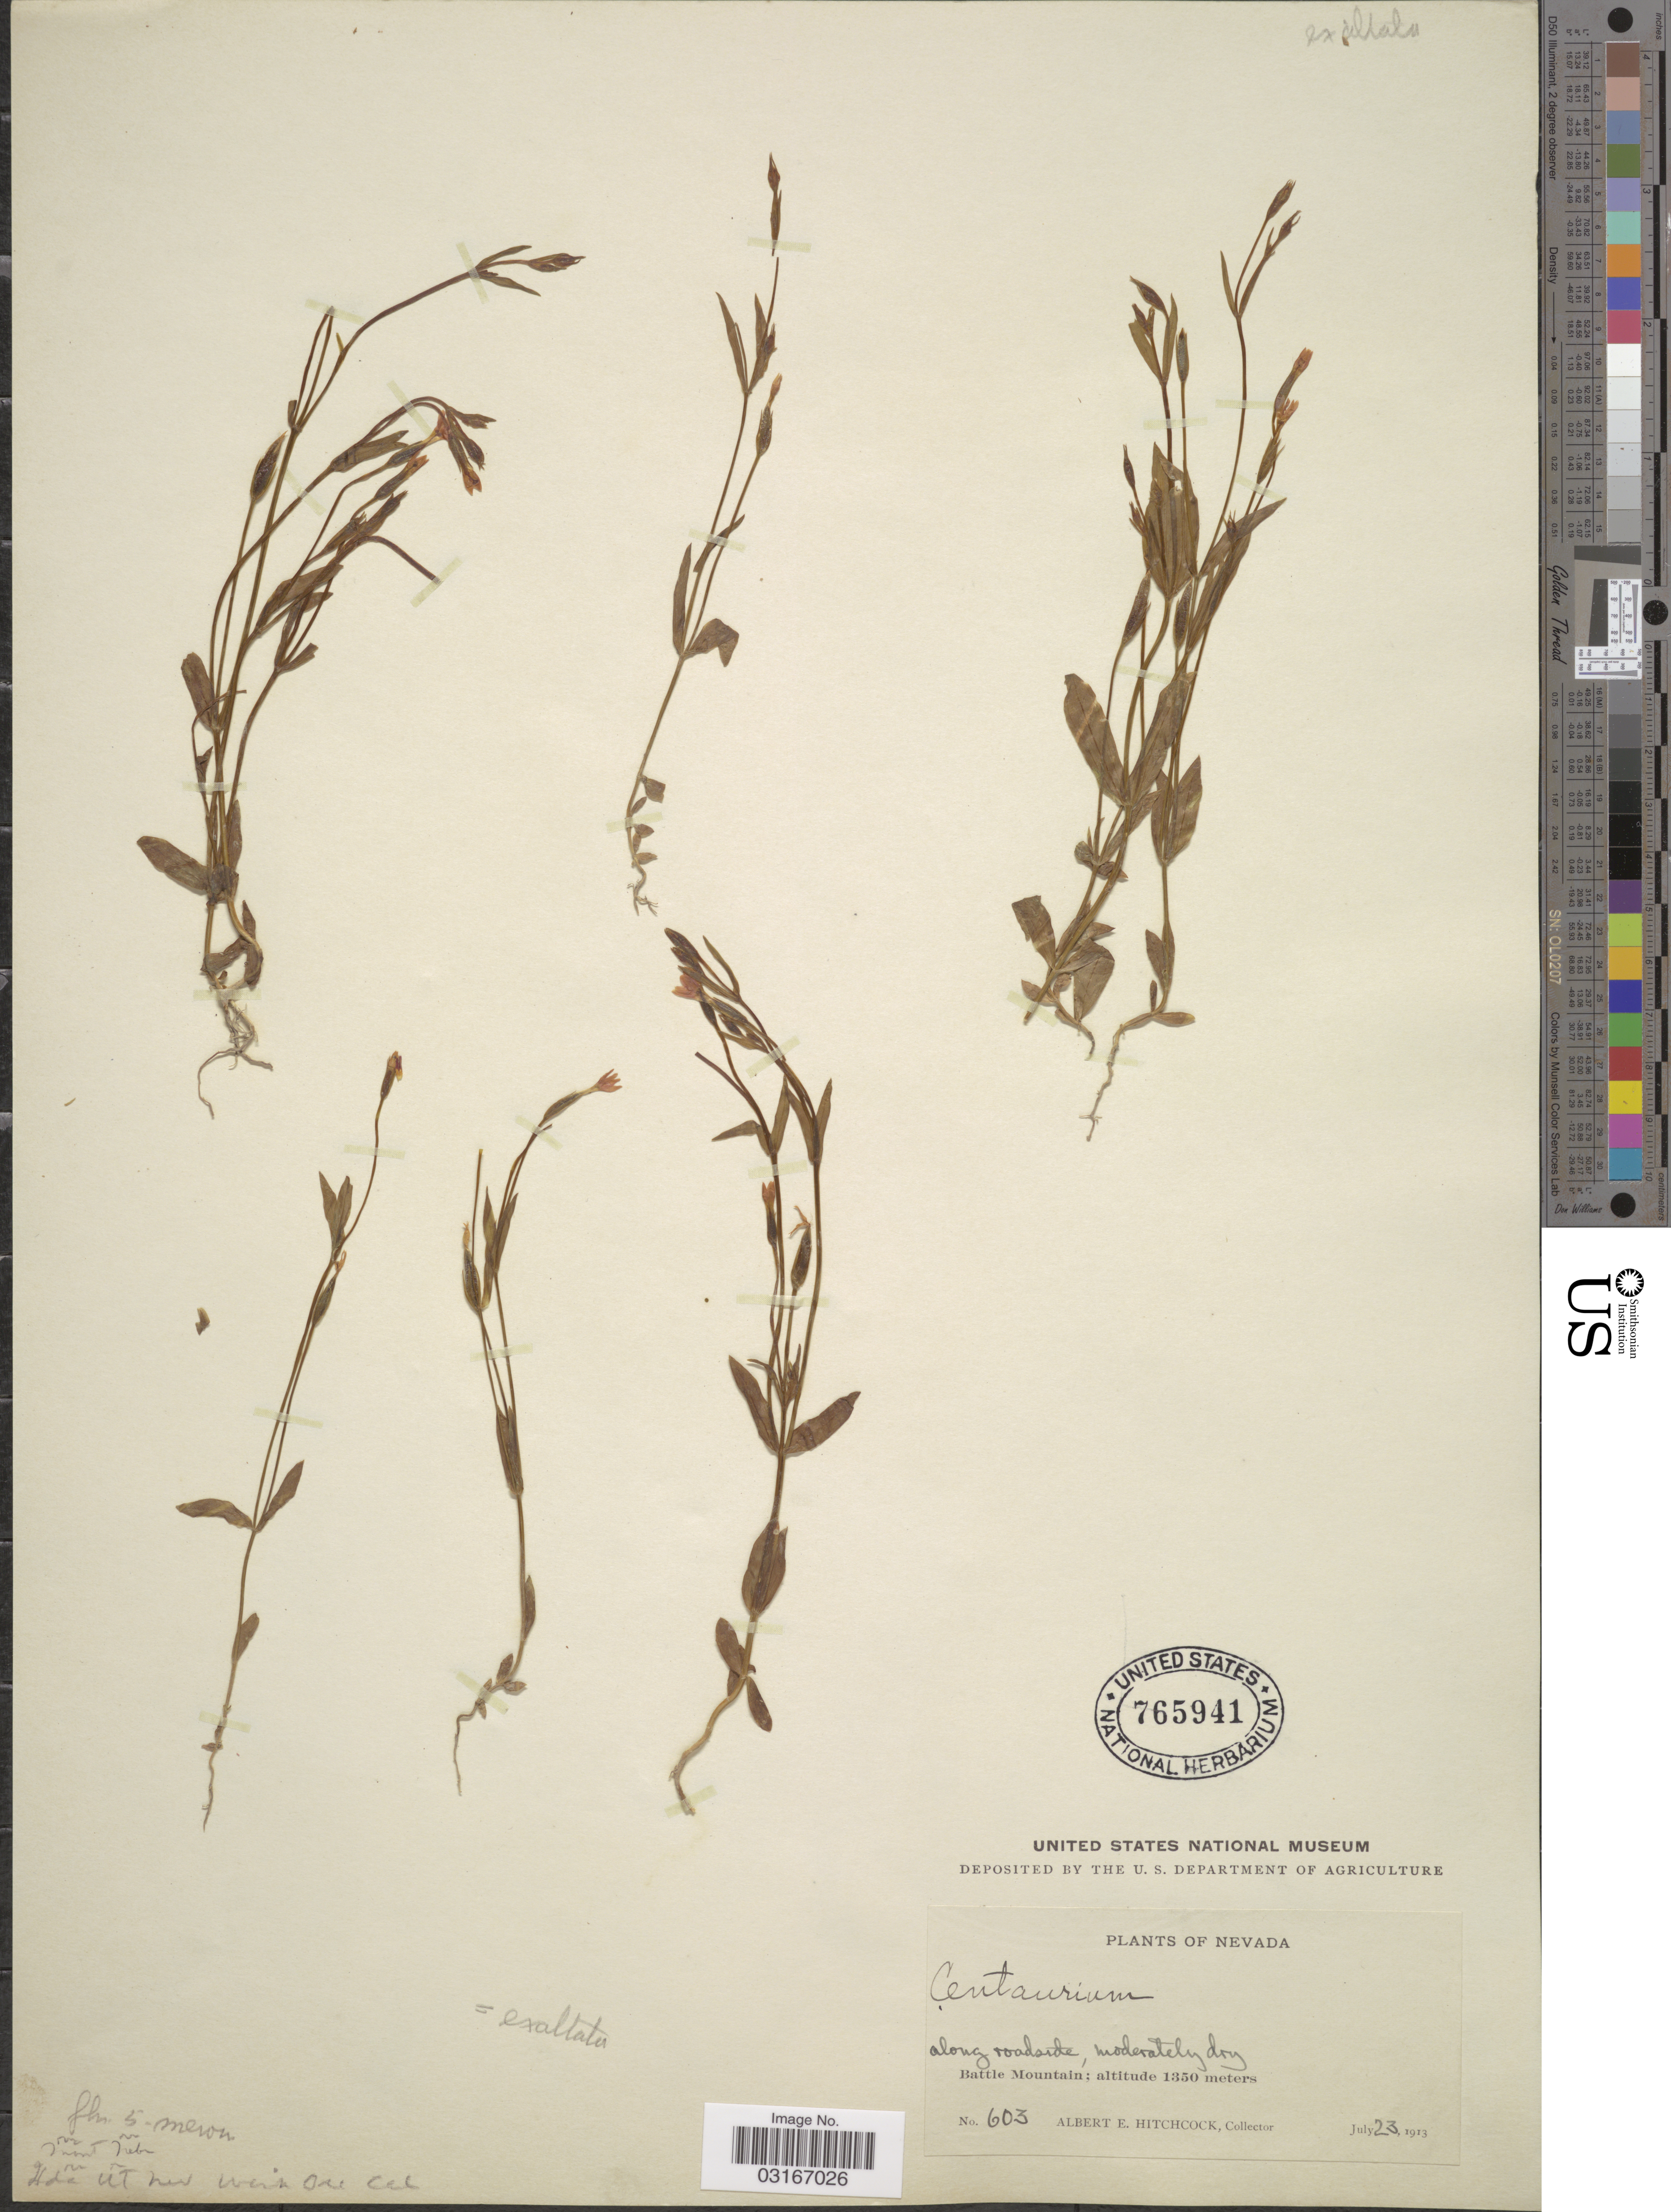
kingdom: Plantae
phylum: Tracheophyta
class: Magnoliopsida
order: Gentianales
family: Gentianaceae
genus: Centaurium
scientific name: Centaurium exaltatum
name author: (Griseb.) W. Wight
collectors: A. Hitchcock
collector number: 603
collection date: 1913-07-23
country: United States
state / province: Nevada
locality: Battle Mountain.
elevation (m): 1350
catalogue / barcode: US 765941